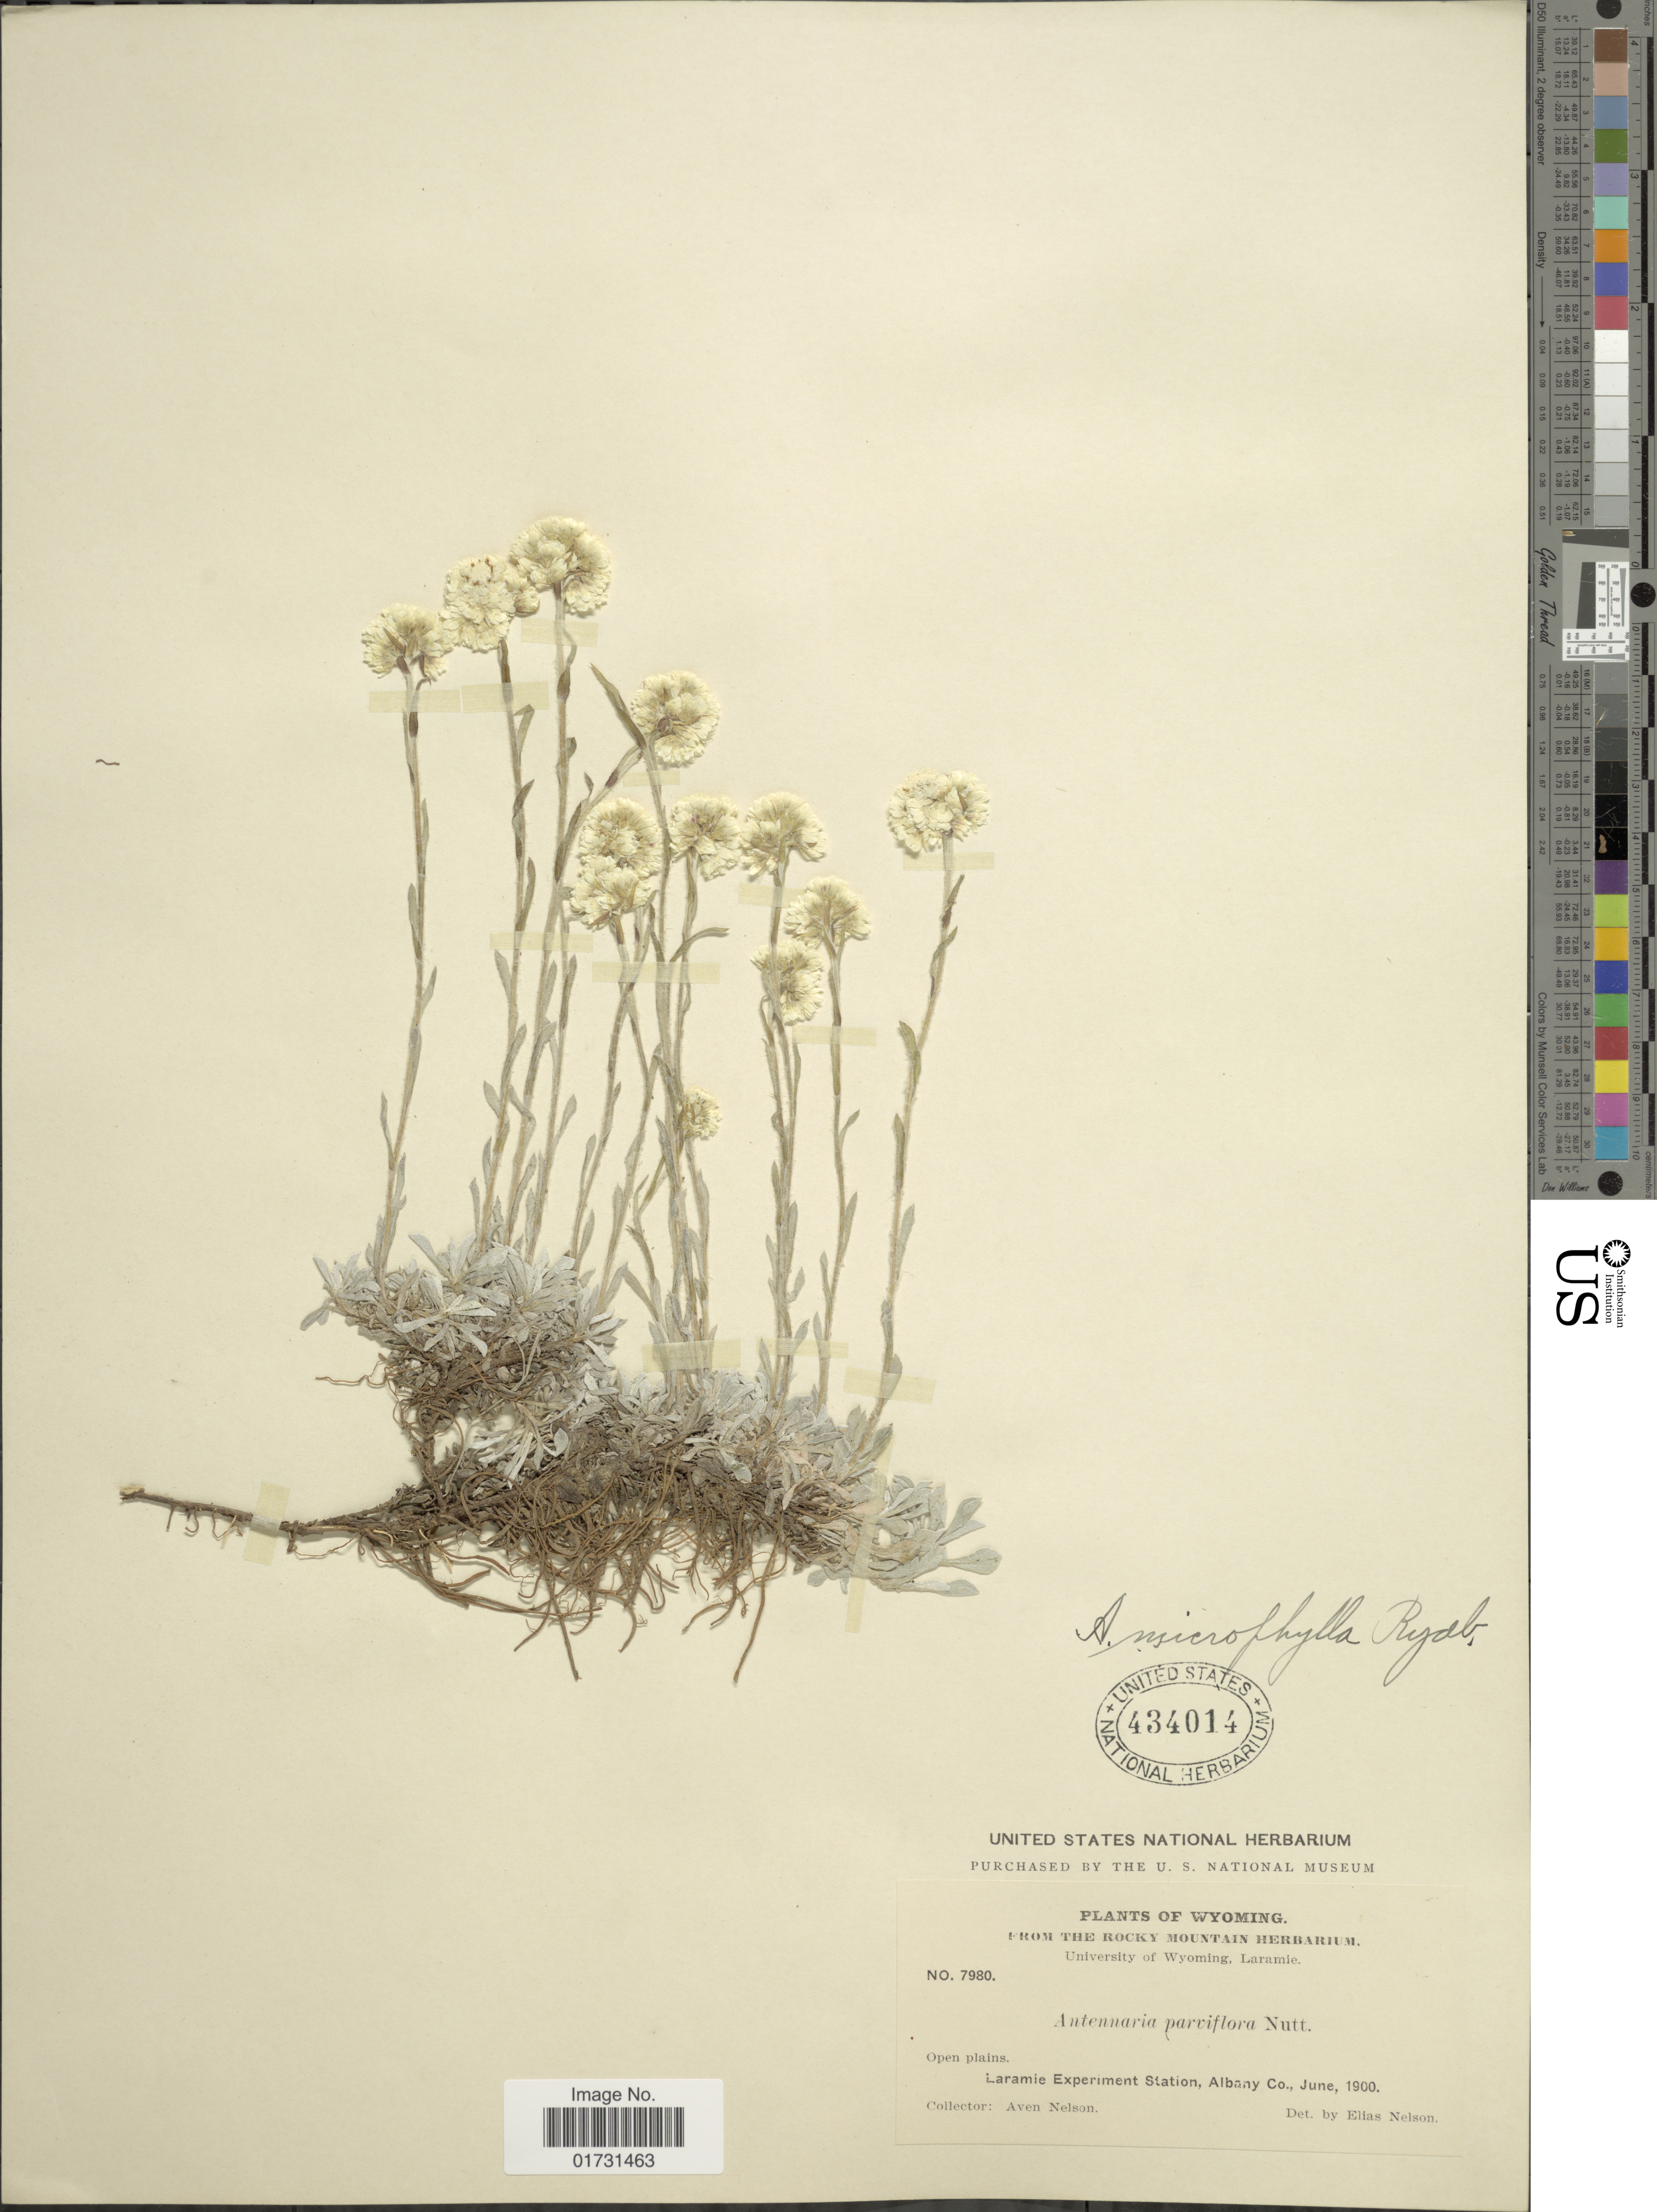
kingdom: Plantae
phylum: Tracheophyta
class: Magnoliopsida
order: Asterales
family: Asteraceae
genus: Antennaria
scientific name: Antennaria microphylla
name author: Rydb.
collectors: A. Nelson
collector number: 7980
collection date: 1900-06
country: United States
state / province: Wyoming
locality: Laramie Experiment Station, Albany Co.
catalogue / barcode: US 434014